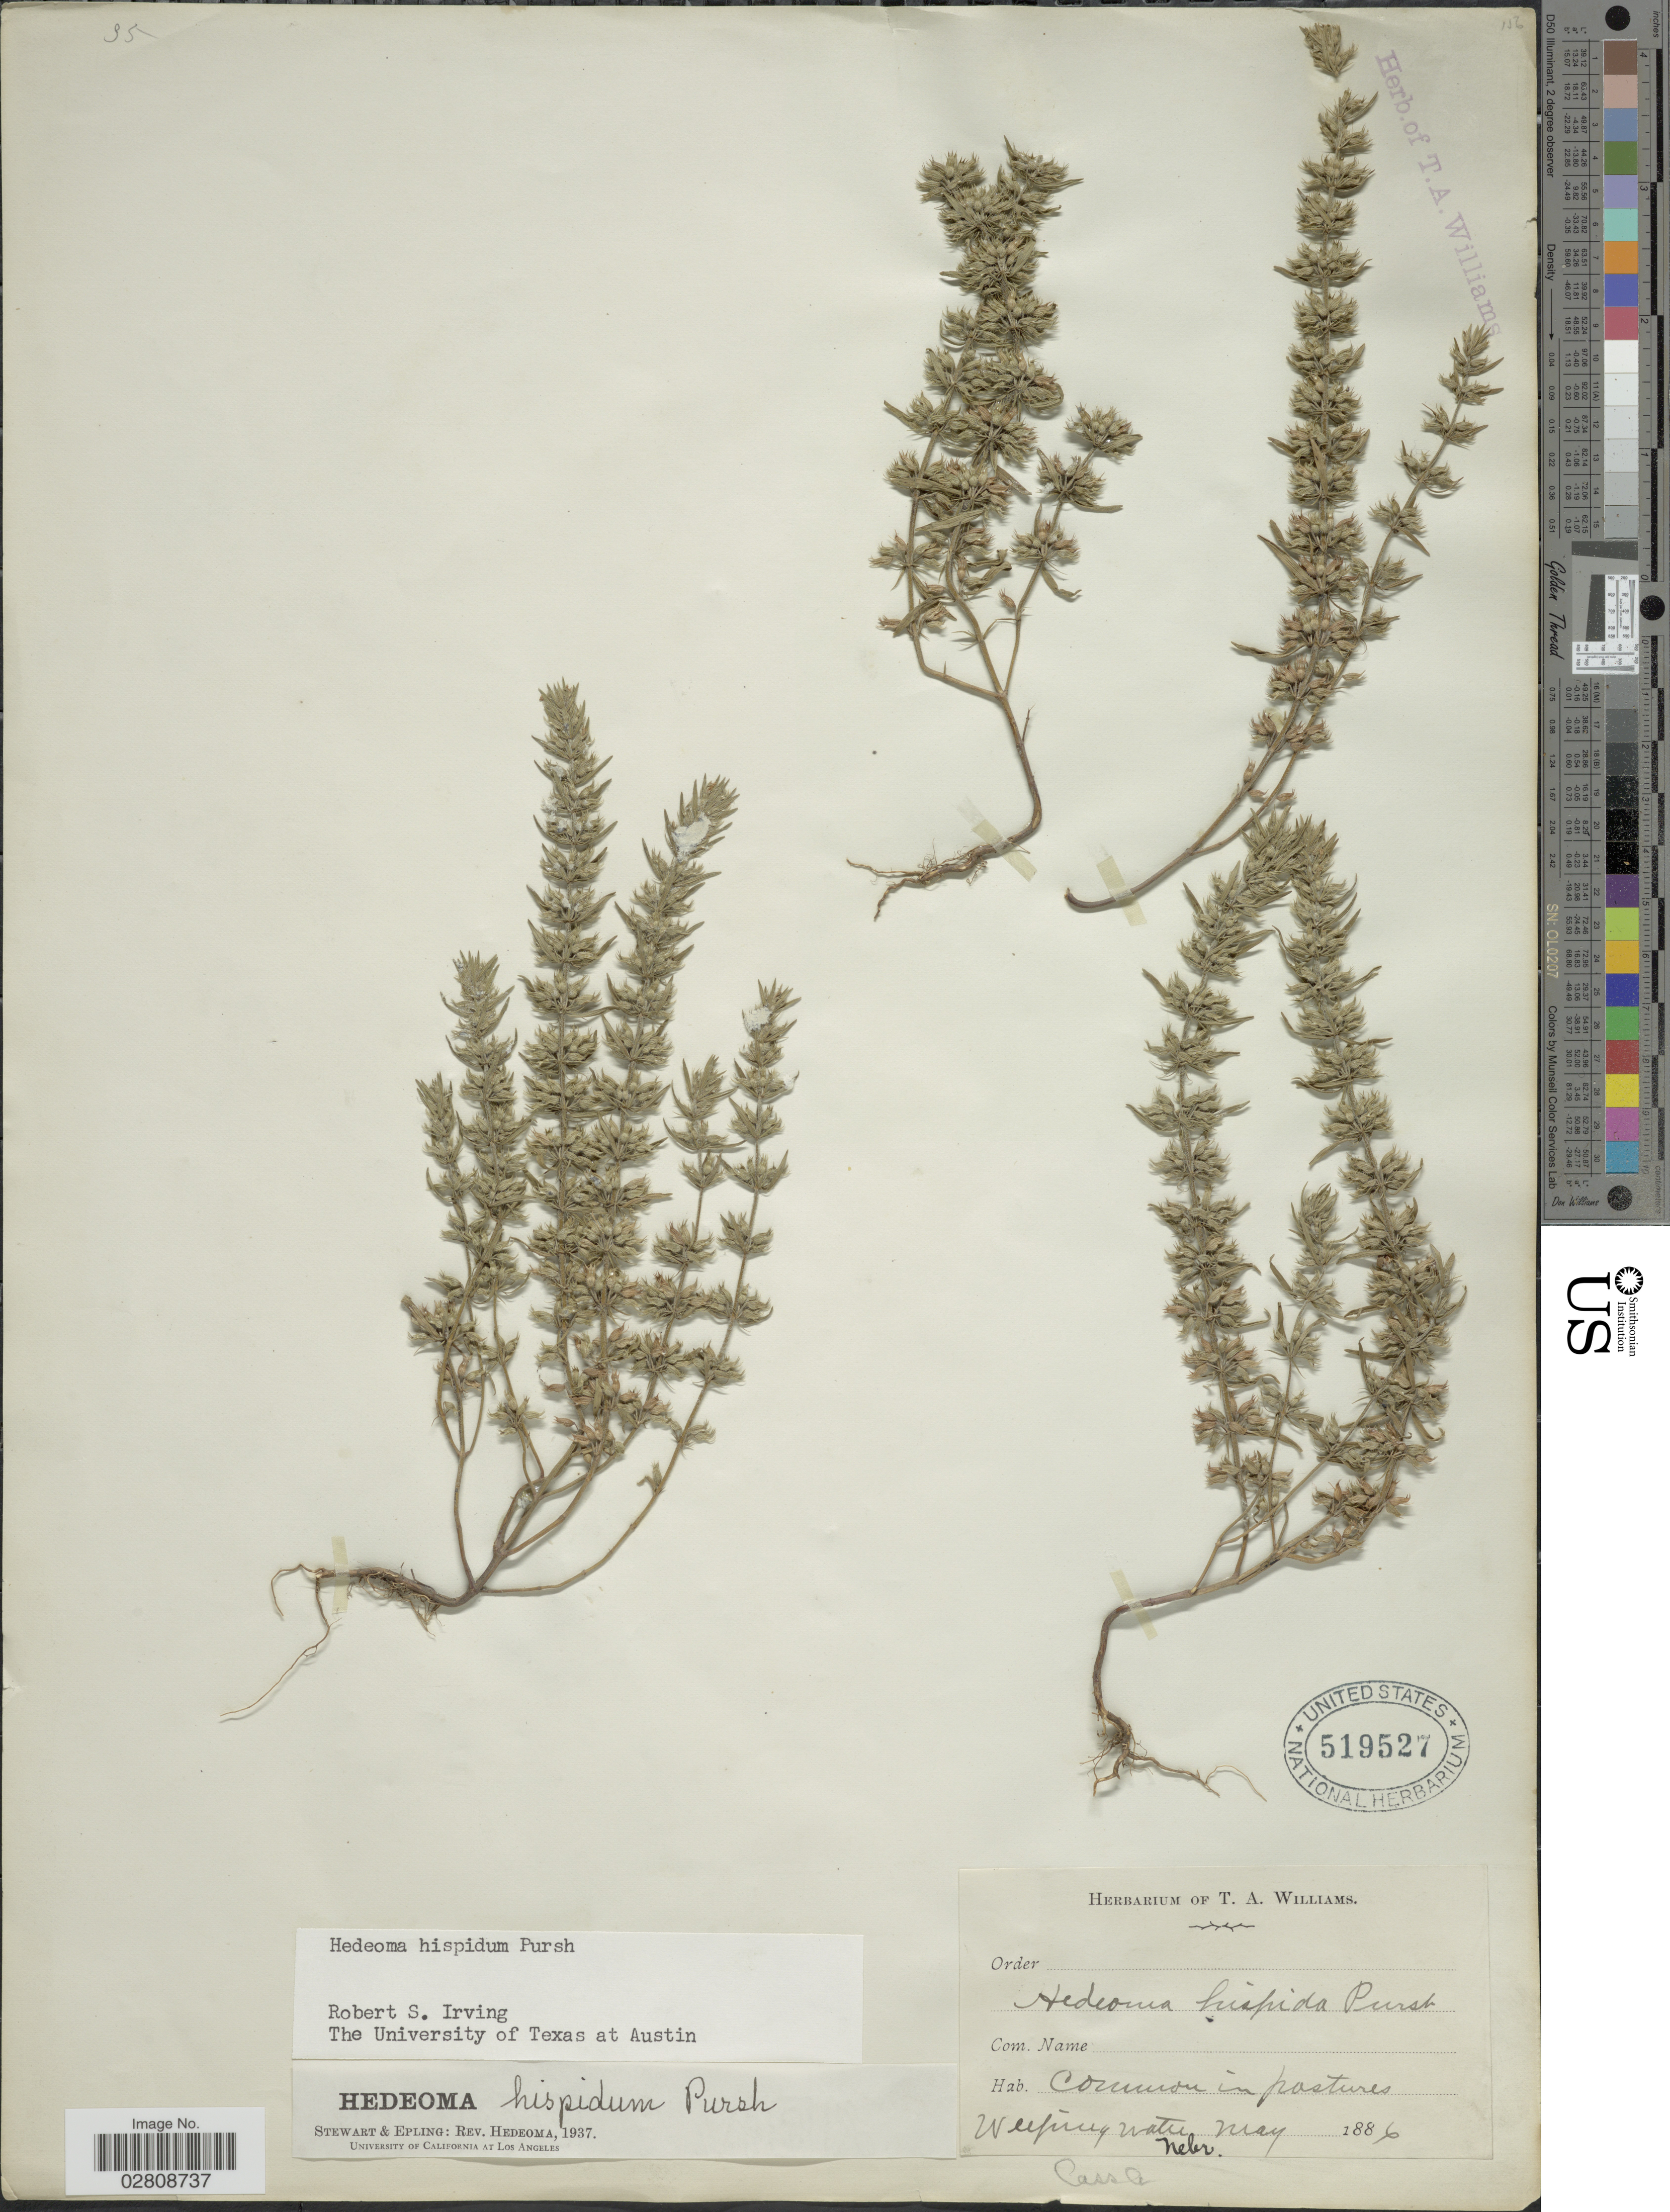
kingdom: Plantae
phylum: Tracheophyta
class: Magnoliopsida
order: Lamiales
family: Lamiaceae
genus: Hedeoma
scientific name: Hedeoma hispida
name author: Pursh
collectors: ex herb. Thos. A. Williams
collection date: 1886-05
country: United States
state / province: Nebraska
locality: Weeping water, Cass Co.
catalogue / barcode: US 519527